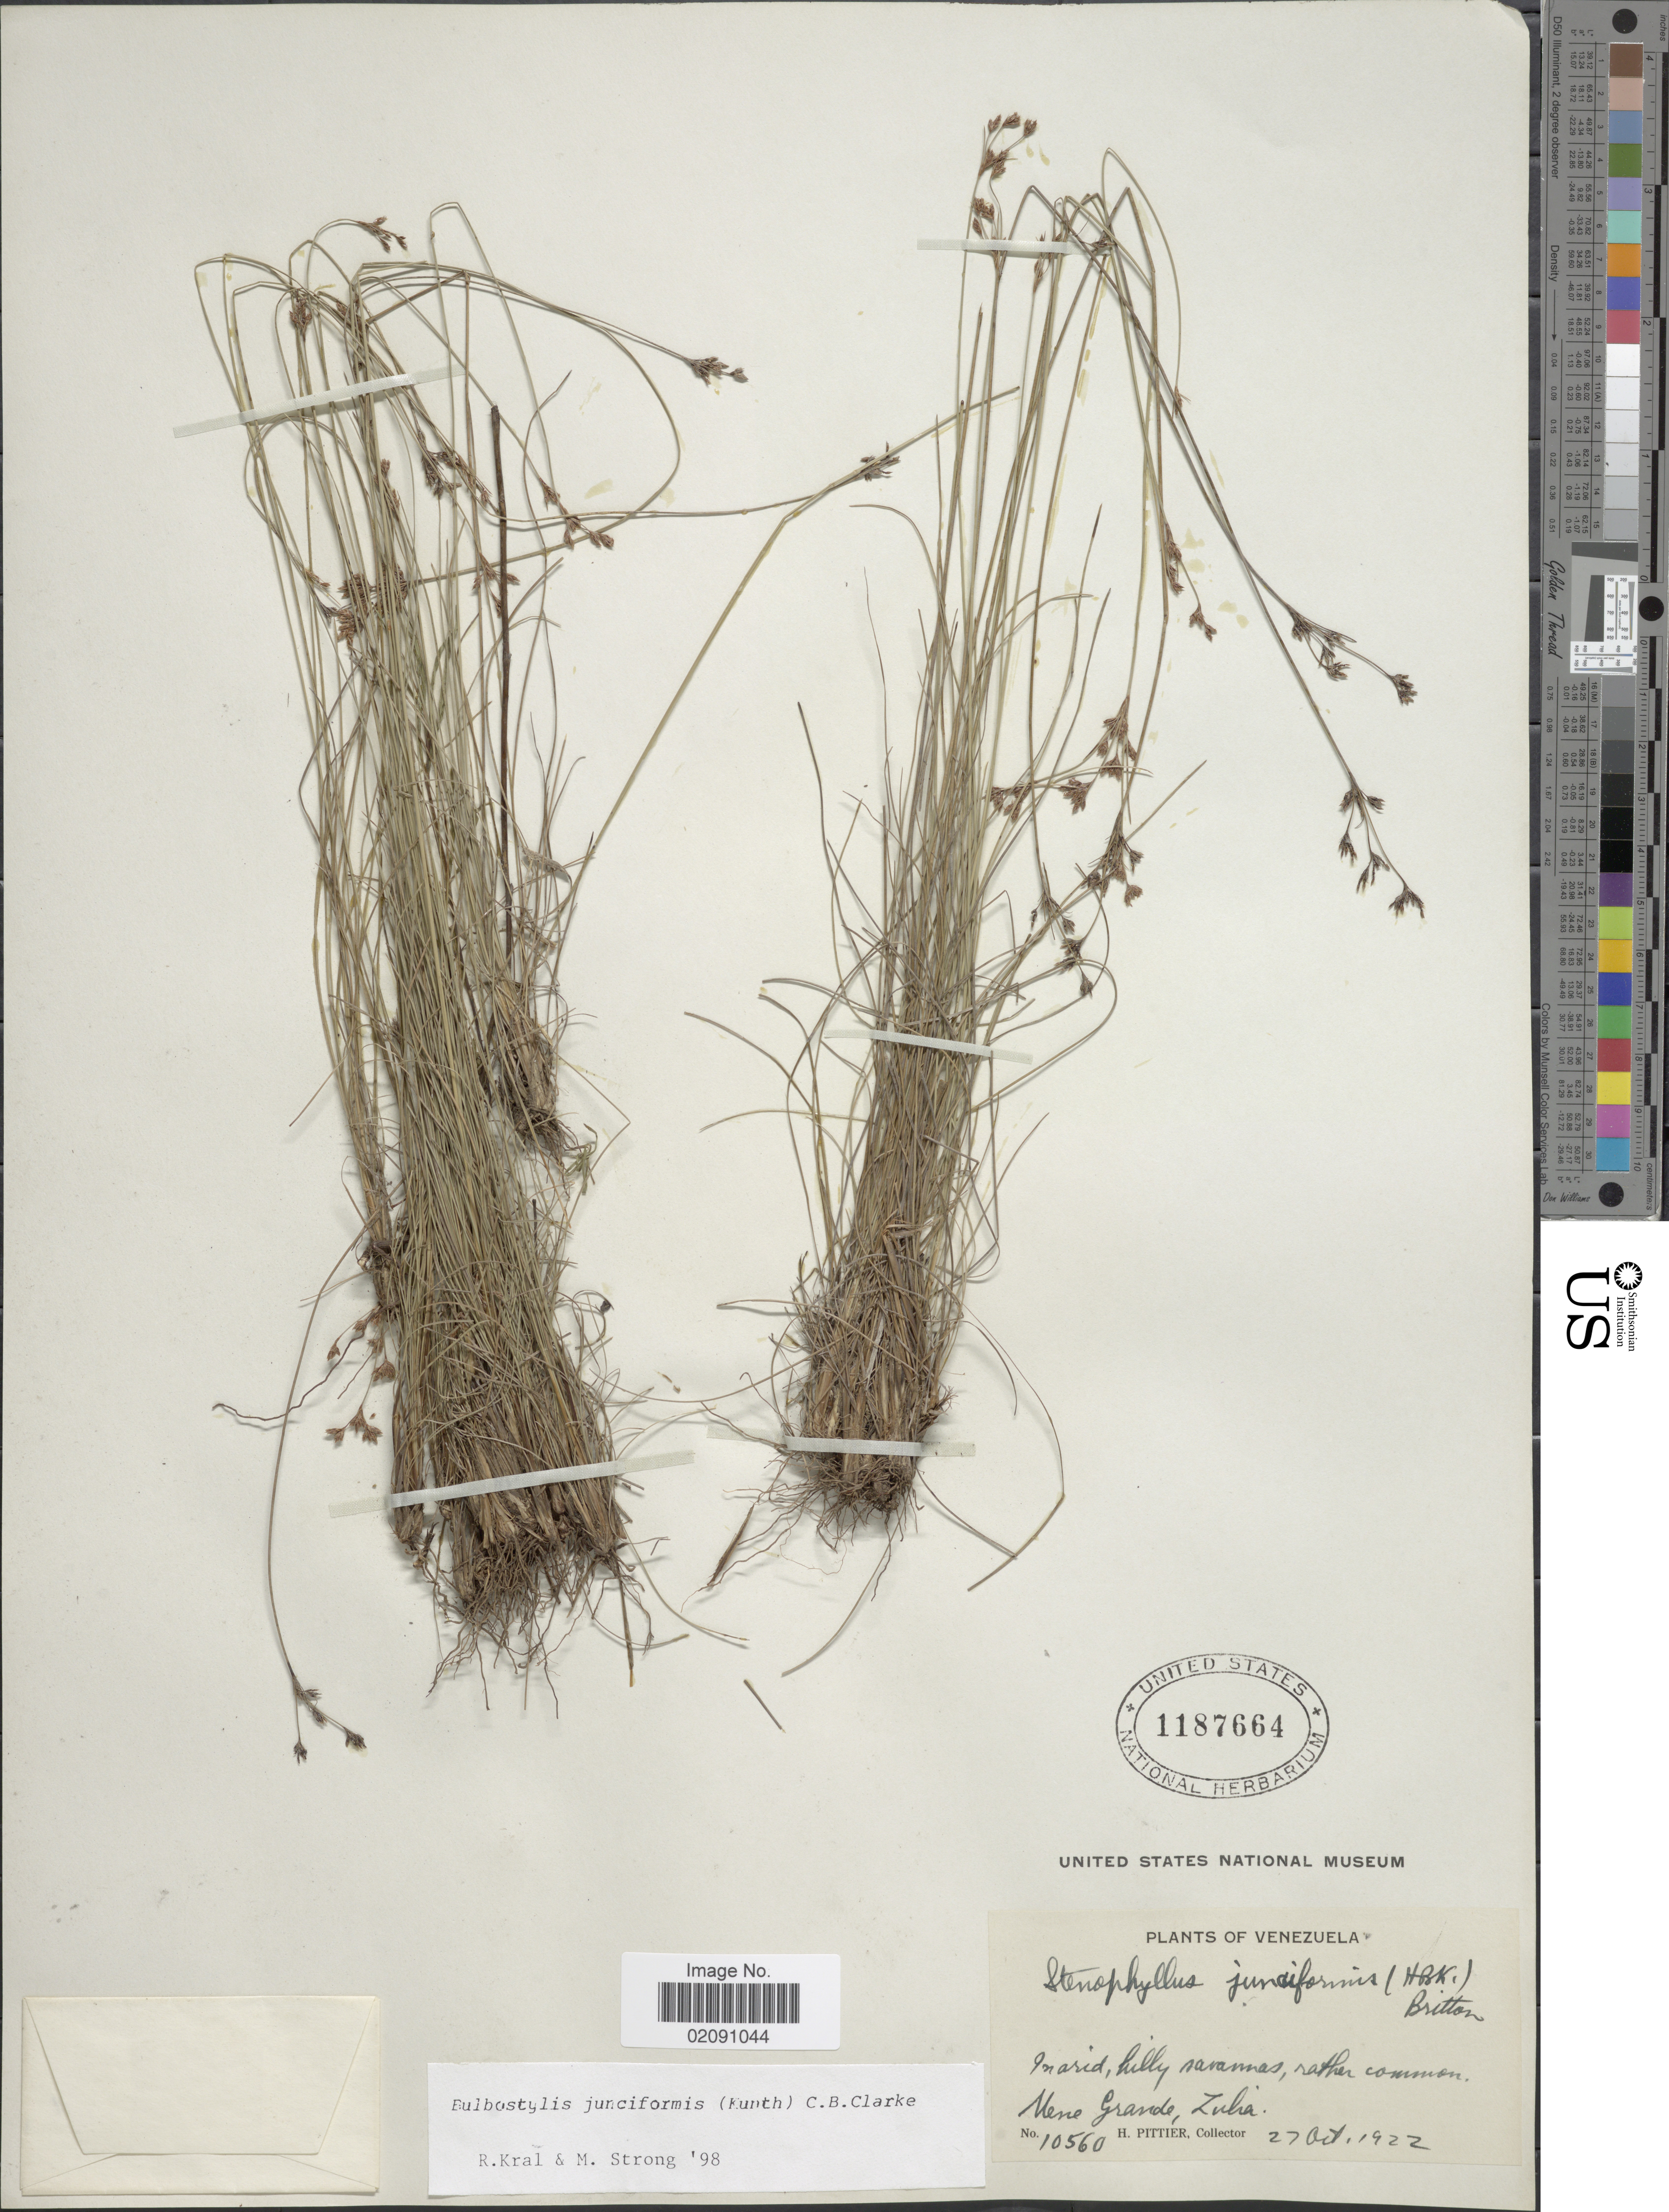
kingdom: Plantae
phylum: Tracheophyta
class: Liliopsida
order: Poales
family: Cyperaceae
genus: Bulbostylis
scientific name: Bulbostylis junciformis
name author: (Kunth) C.B. Clarke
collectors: H. F. Pittier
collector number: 10560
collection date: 1922-10-27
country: Venezuela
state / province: Zulia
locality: Om arod, hilly savannas, Mene Grande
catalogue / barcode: US 1187664